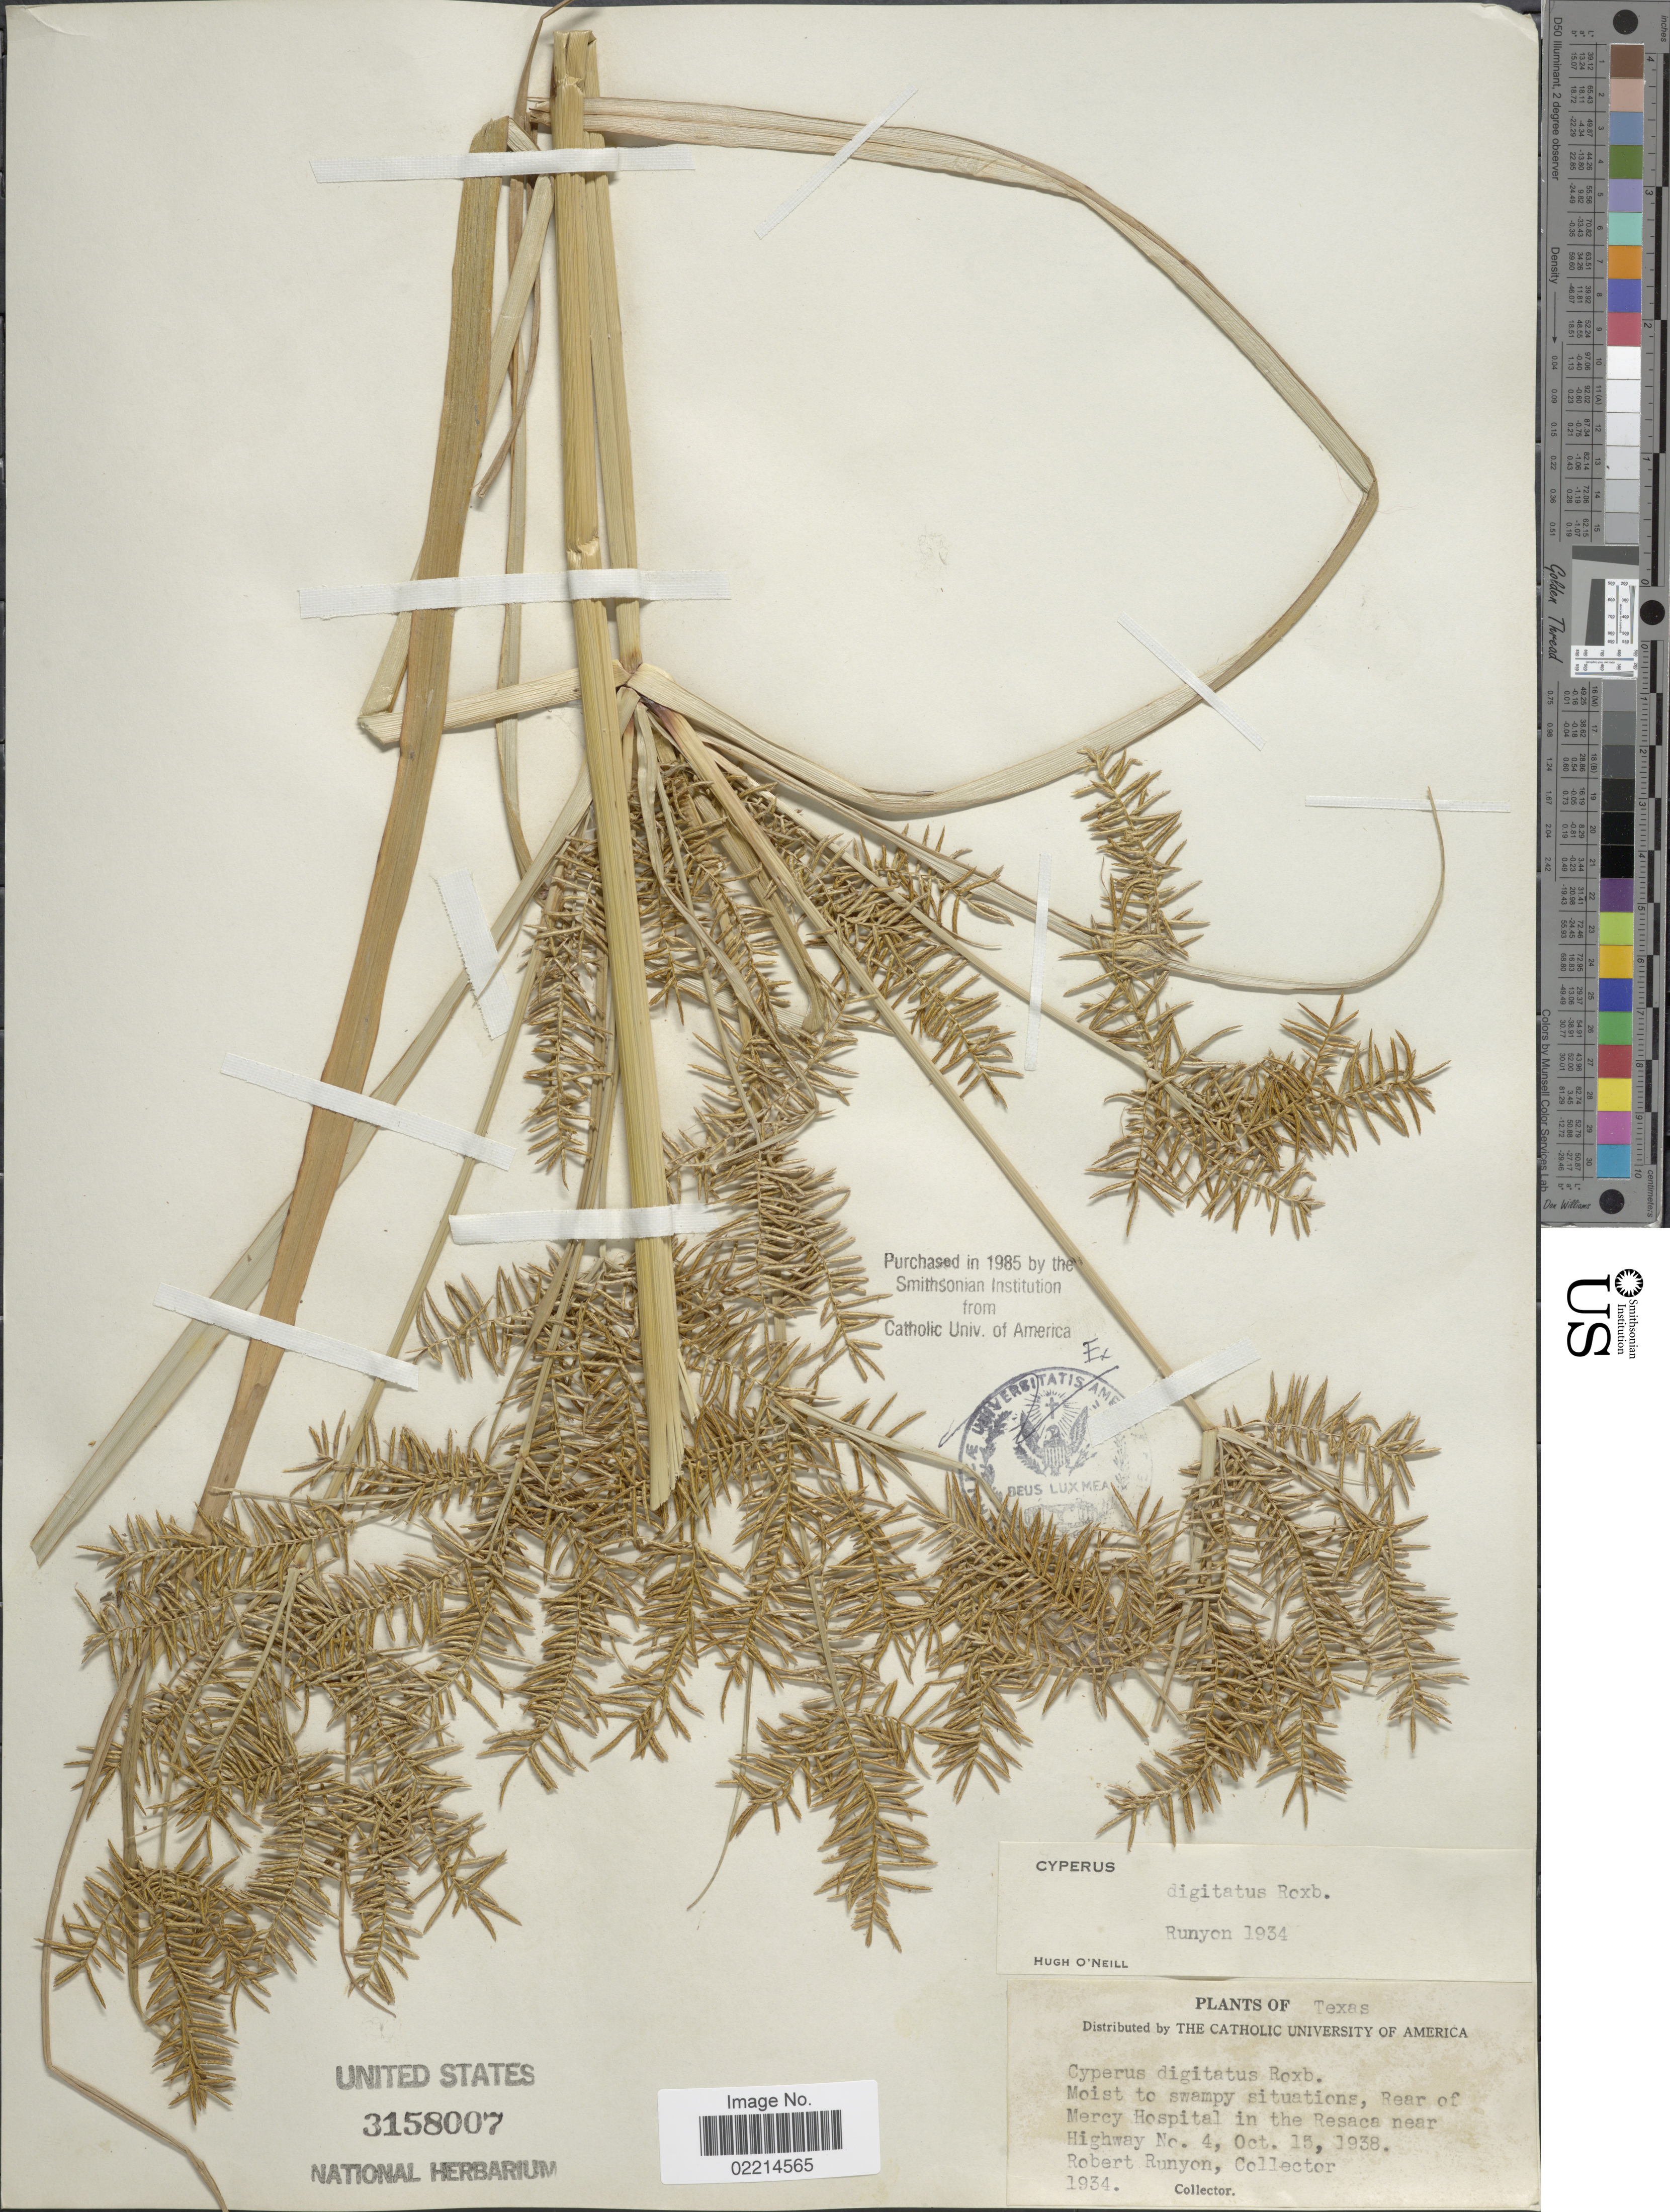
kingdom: Plantae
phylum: Tracheophyta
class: Liliopsida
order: Poales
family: Cyperaceae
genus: Cyperus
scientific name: Cyperus digitatus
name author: Roxb.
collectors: R. Runyon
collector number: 1934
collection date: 1938-10-13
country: United States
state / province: Texas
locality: Moist to swampy situations, Rear of Mercy Hospital in the Resaca near Highway No. 4.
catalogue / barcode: US 3158007